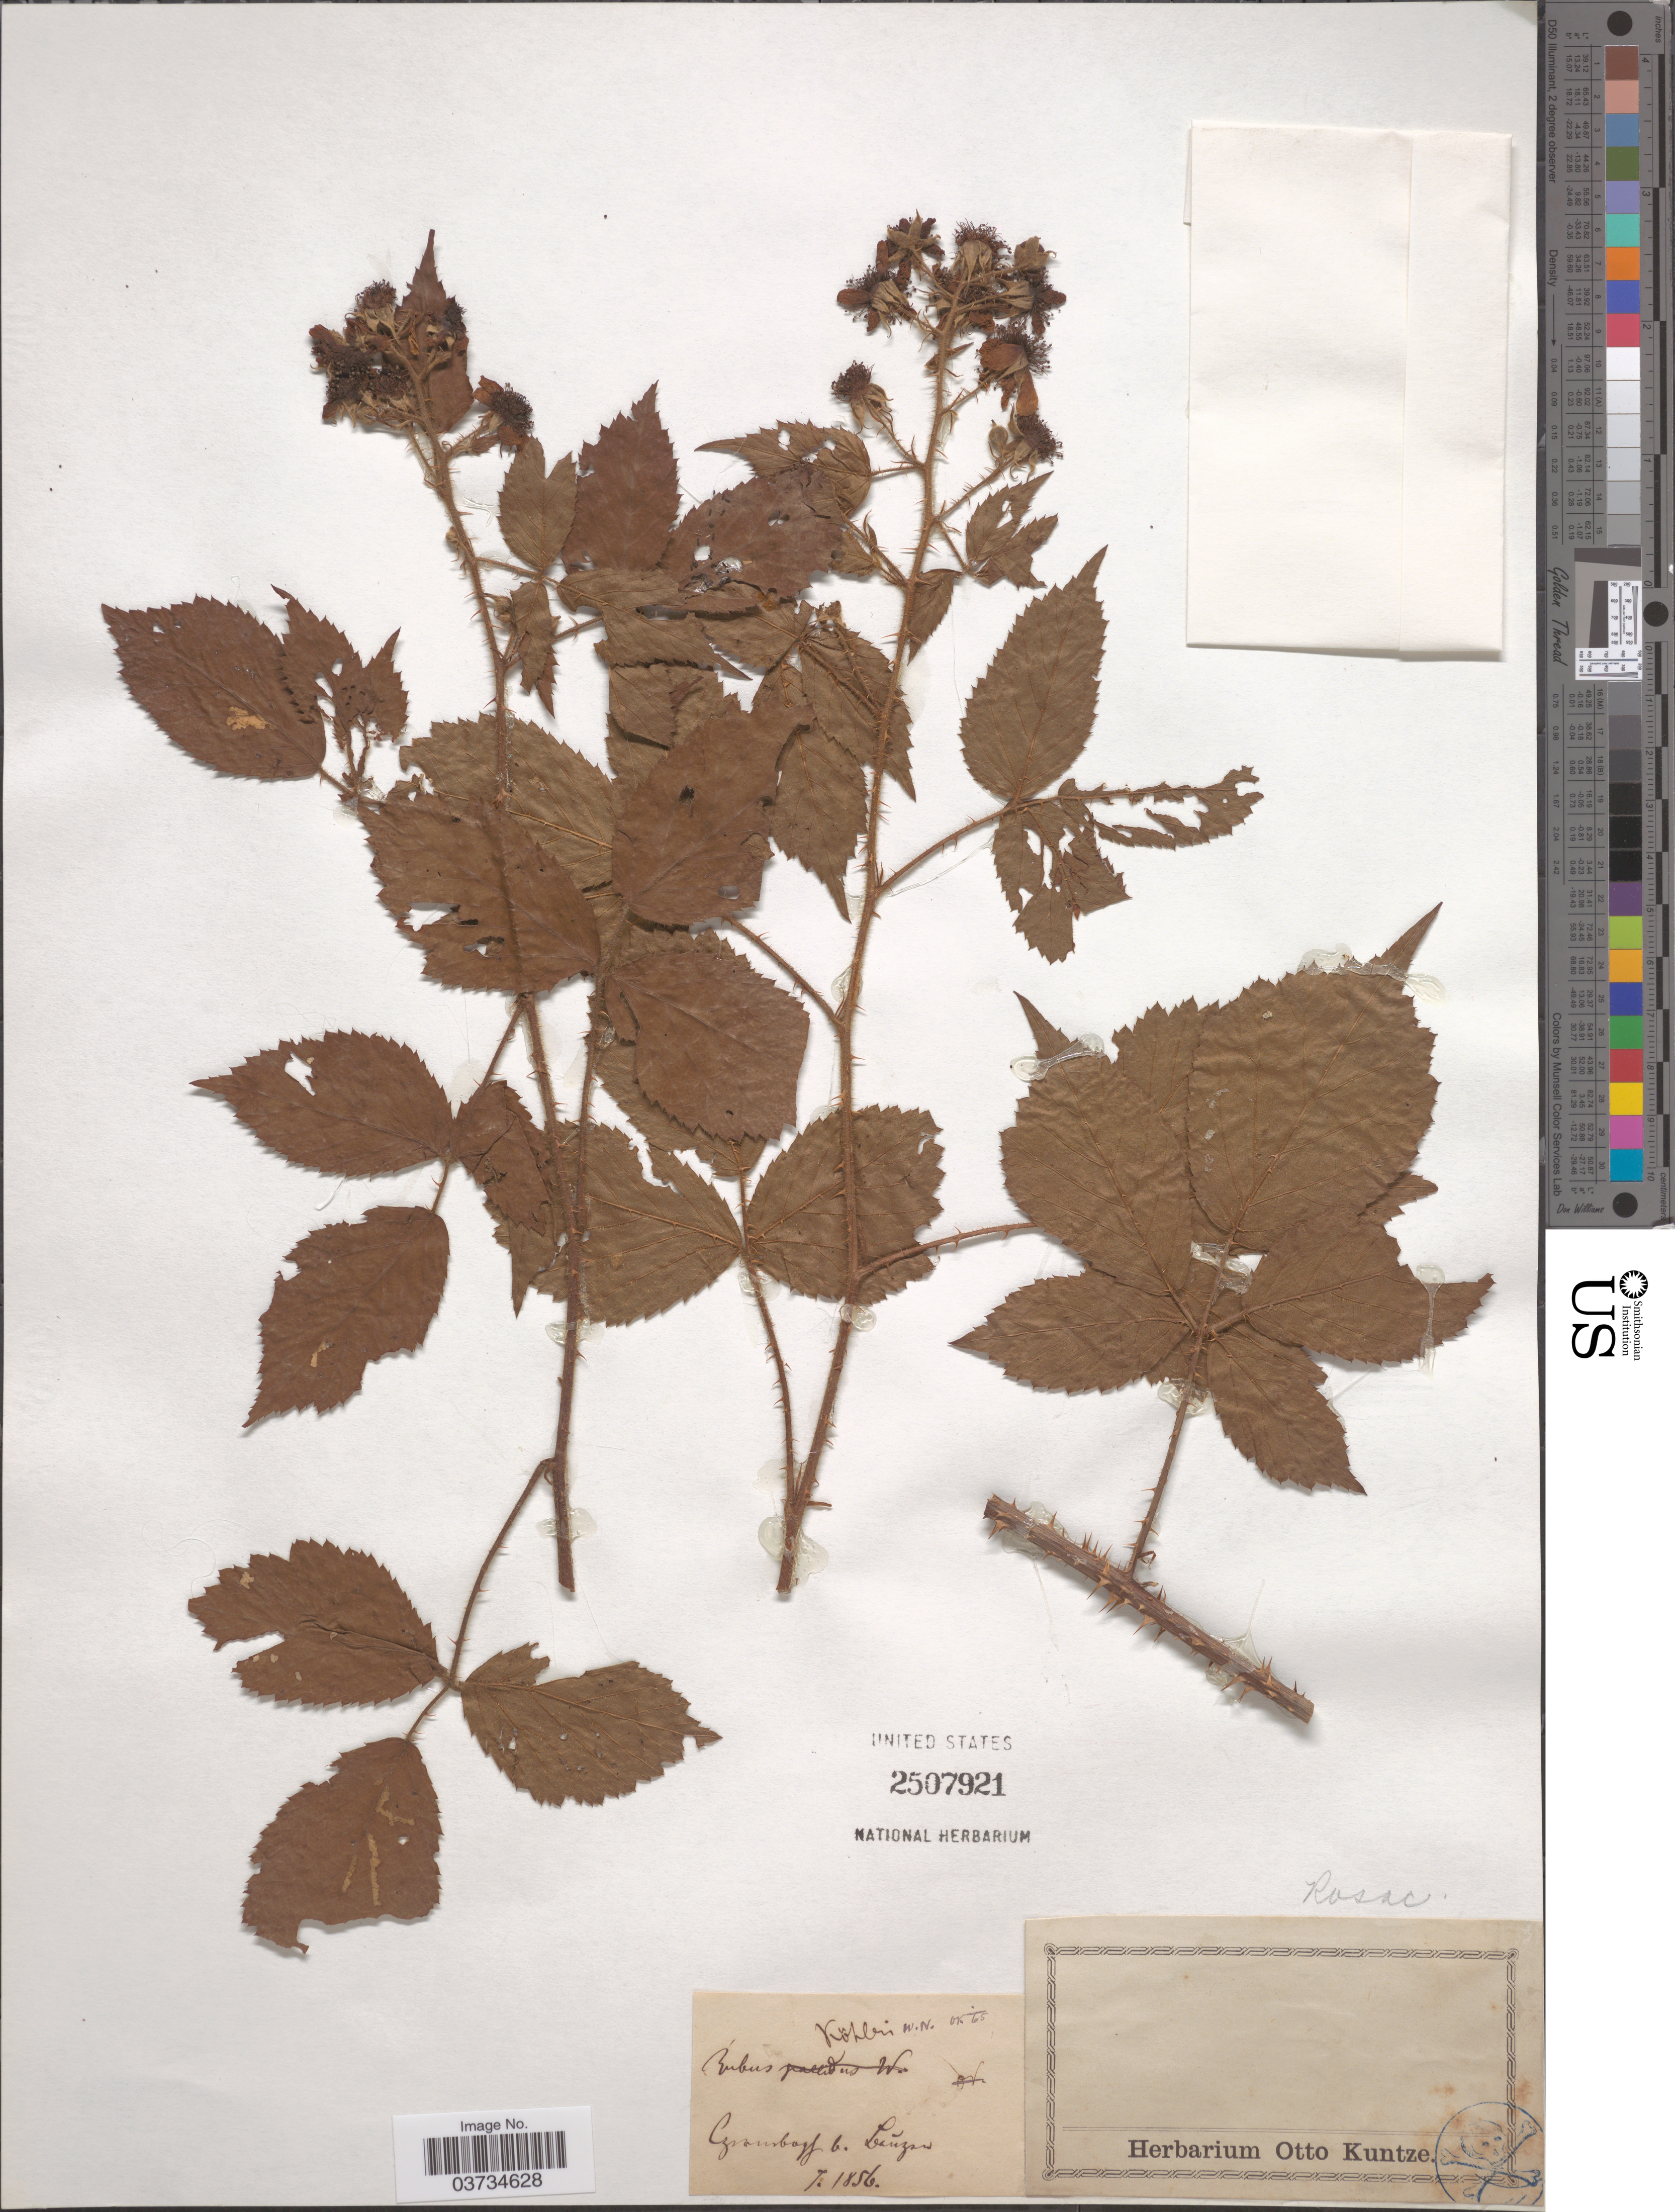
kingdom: Plantae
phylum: Tracheophyta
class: Magnoliopsida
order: Rosales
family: Rosaceae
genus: Rubus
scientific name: Rubus koehleri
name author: Weihe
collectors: ex herb. Otto Kuntze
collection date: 1856-07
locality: Czranbogf b. Lanzaw [interpreted].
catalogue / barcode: US 2507921